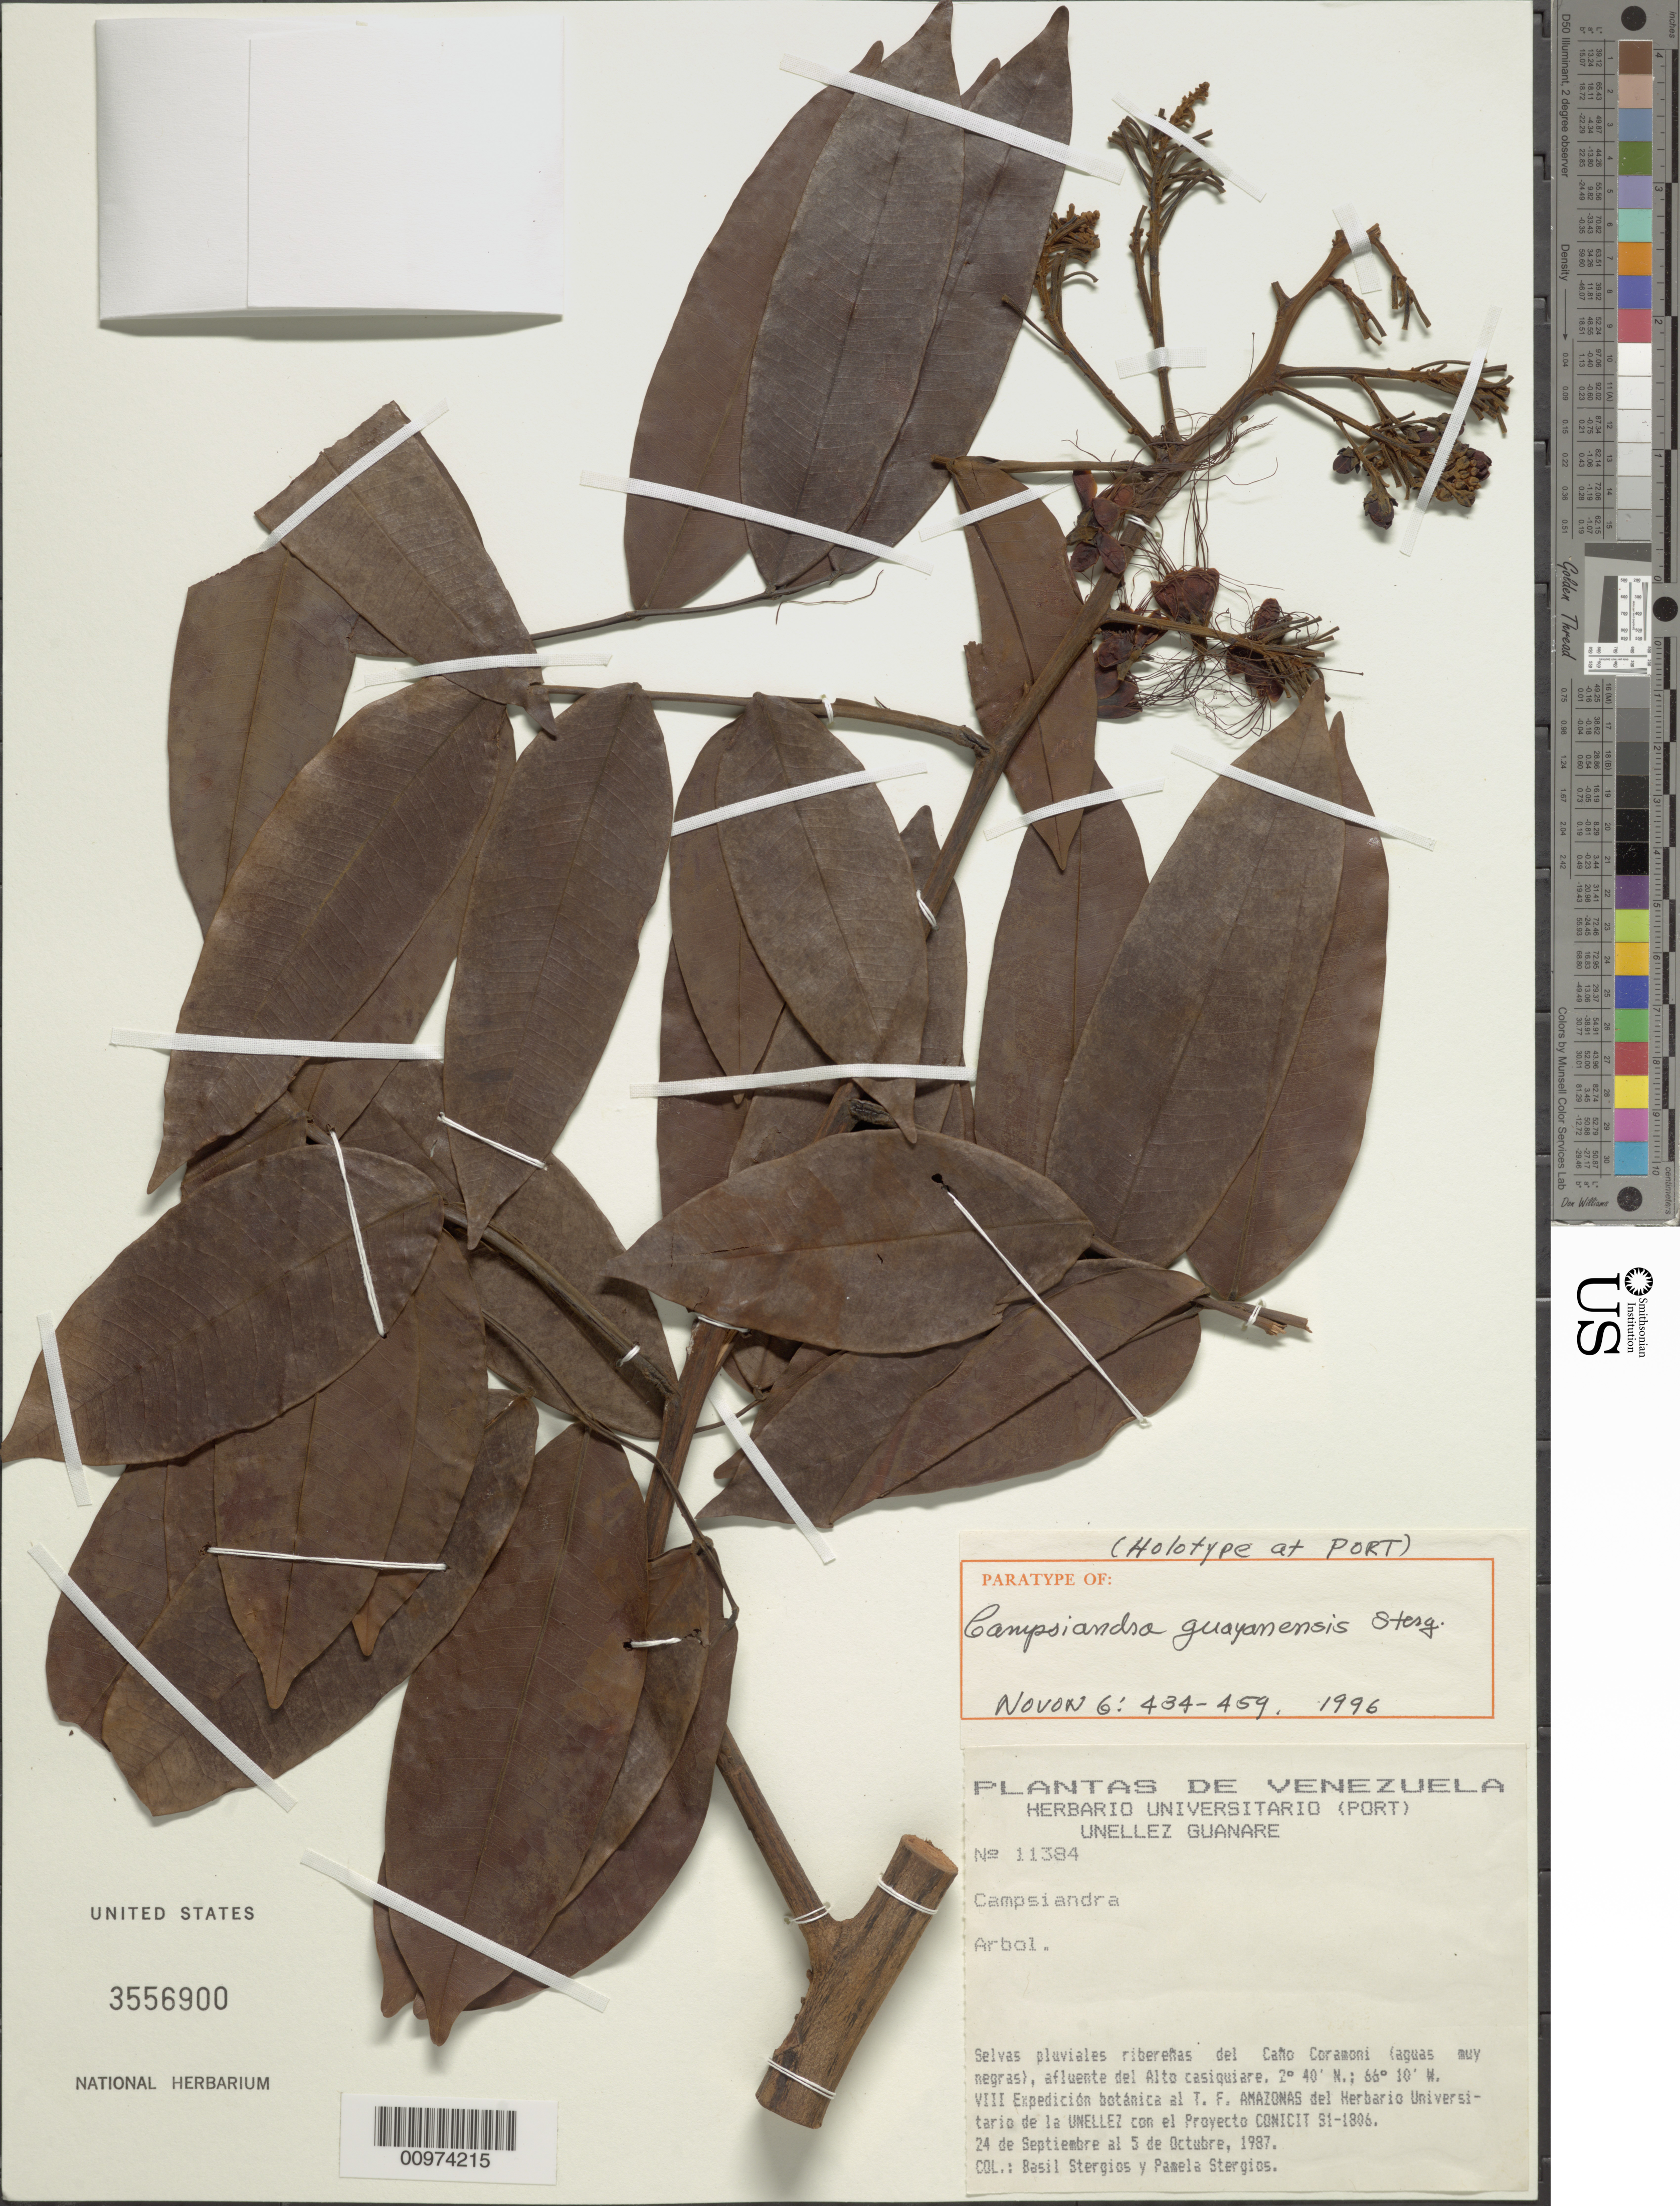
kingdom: Plantae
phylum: Tracheophyta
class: Magnoliopsida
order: Fabales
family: Fabaceae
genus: Campsiandra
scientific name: Campsiandra guayanensis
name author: (Benth.) R.S. Cowan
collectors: B. G. Stergios & P. Stergios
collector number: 11384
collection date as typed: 24-Sep-87 to 5-Oct-87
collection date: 1987-09-24/1987-10-05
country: Venezuela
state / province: Amazonas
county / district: Río Negro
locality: Caño Curamoni (aguas muy negras) afluente del Alto Casiquiare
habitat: Selvas pluviales ribereñas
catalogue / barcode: US 3556900